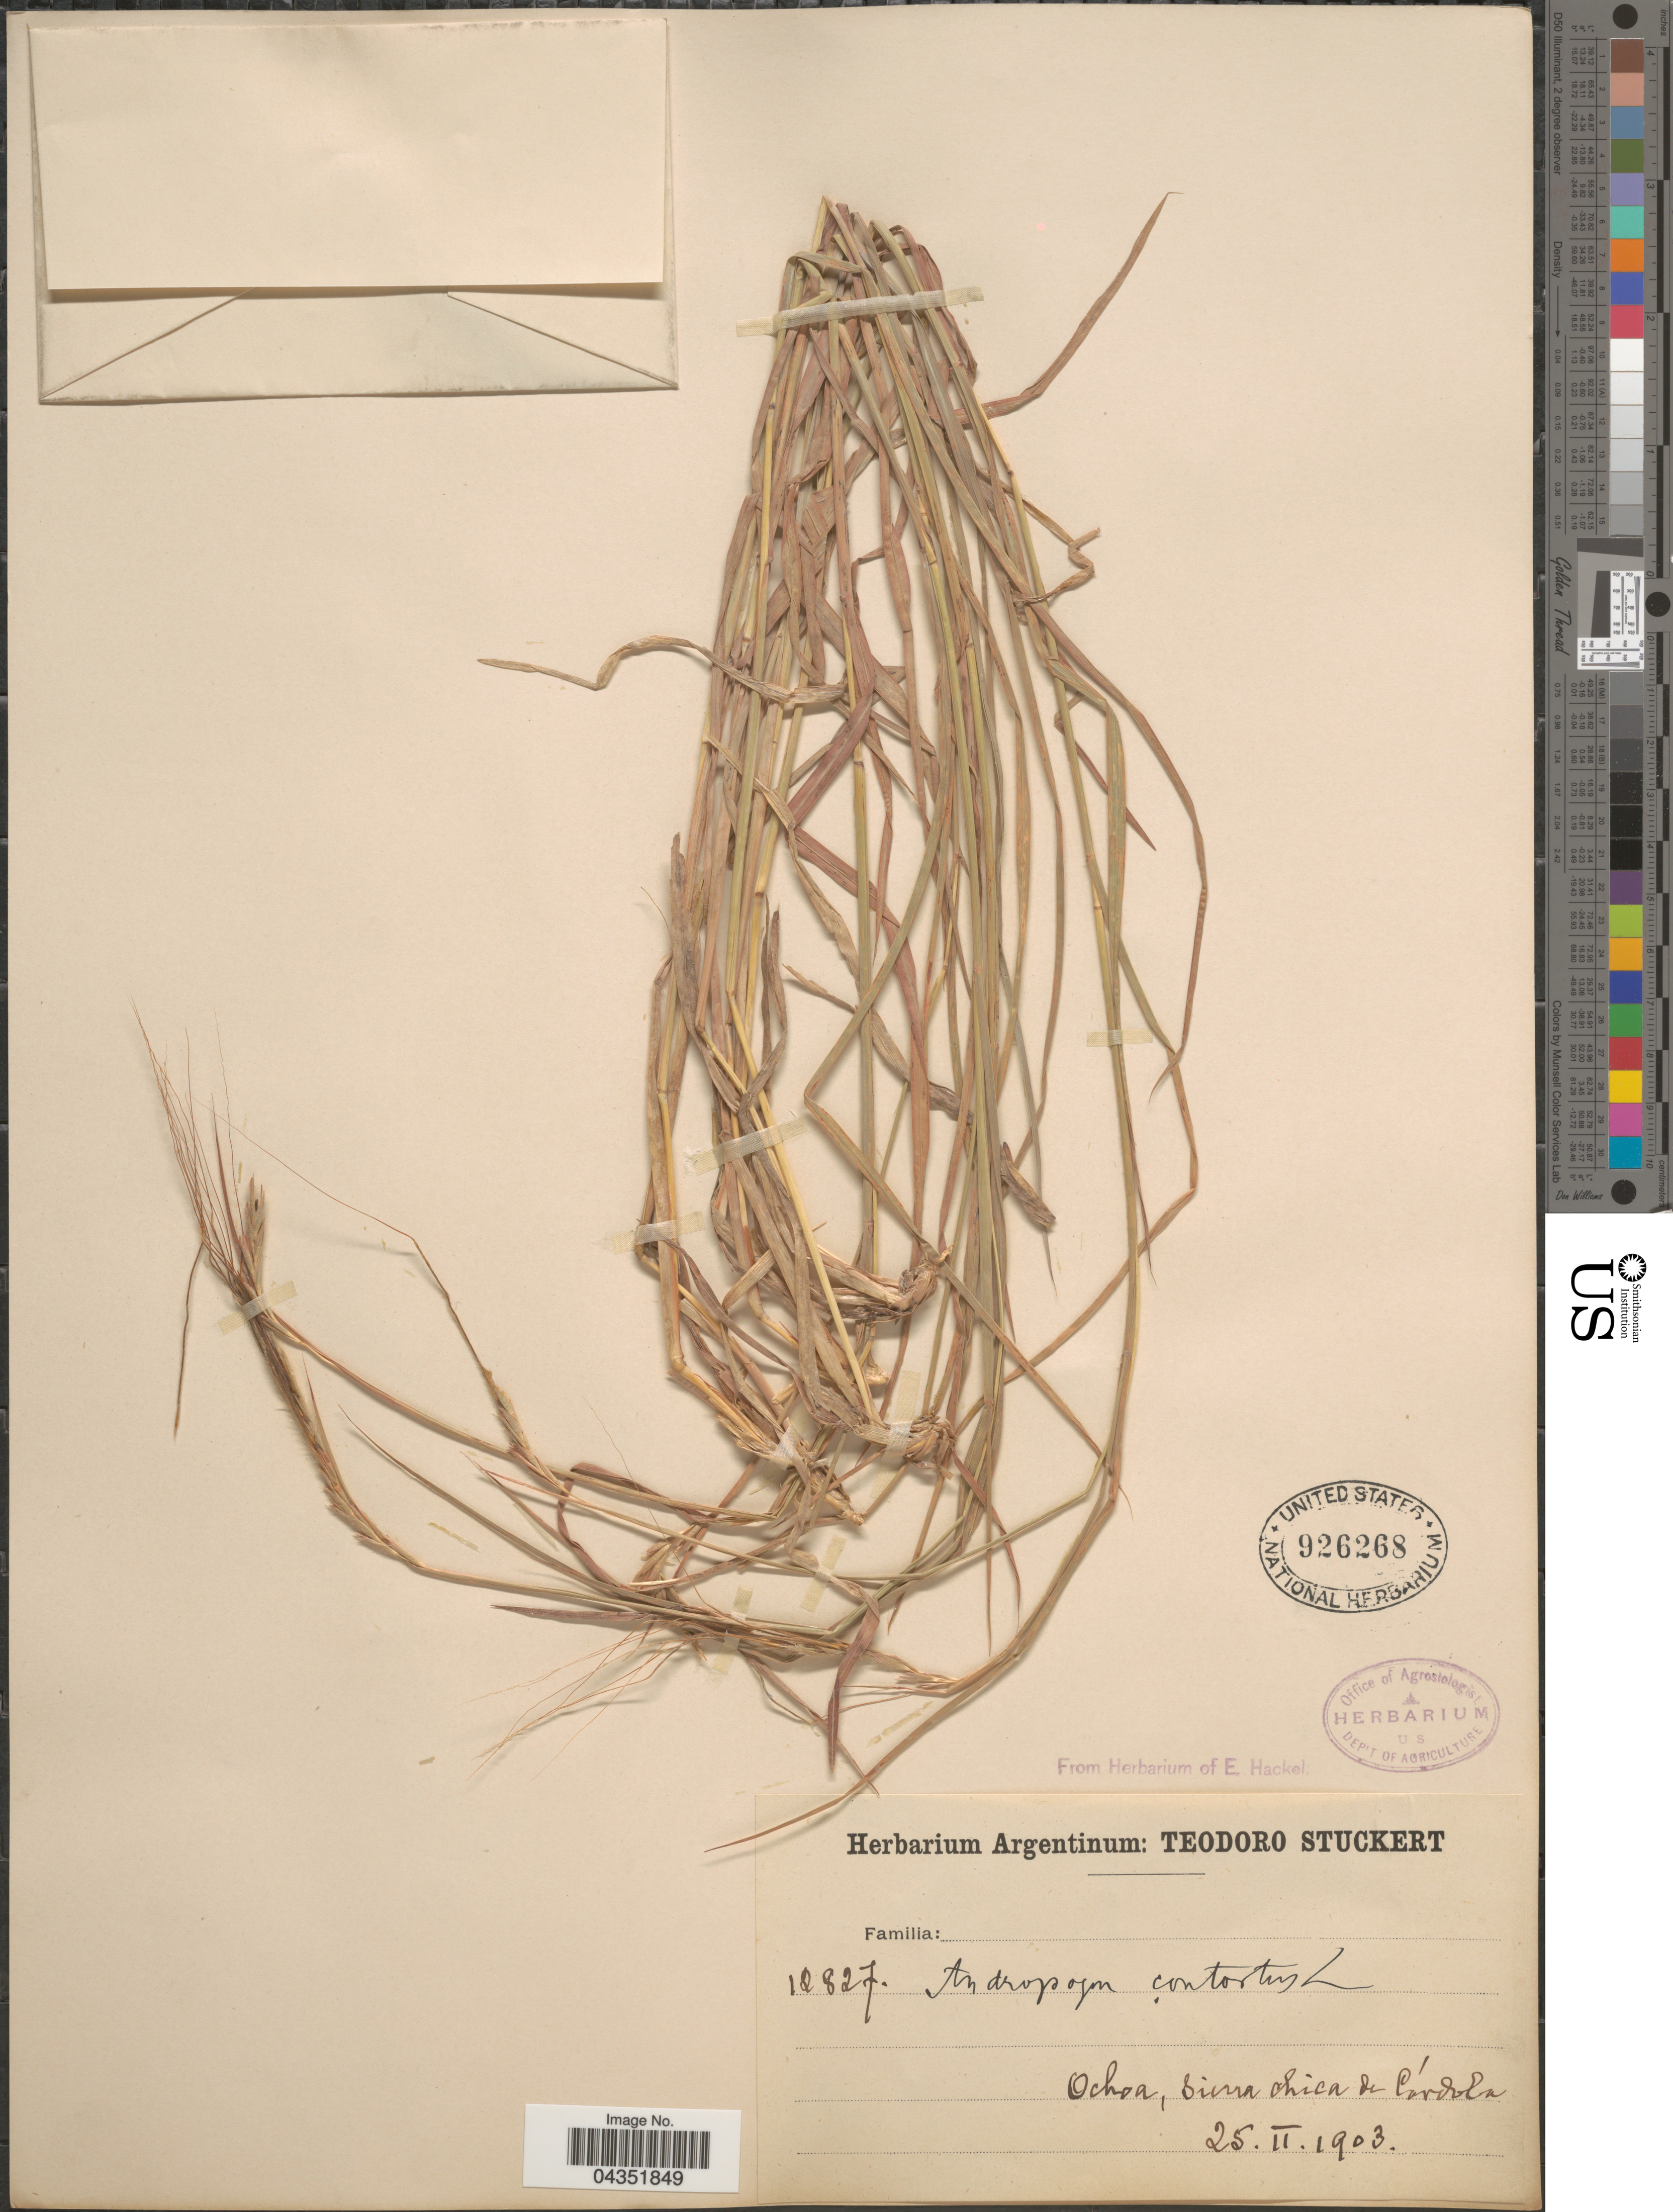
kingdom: Plantae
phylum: Tracheophyta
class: Liliopsida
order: Poales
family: Poaceae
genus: Heteropogon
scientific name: Heteropogon contortus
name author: (L.) P. Beauv. ex Roem. & Schult.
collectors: T. Stuckert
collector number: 12827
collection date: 1903-02-25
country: Argentina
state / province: Cordoba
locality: Ochoa, Sierra Chica de Córdoba.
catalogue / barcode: US 926268